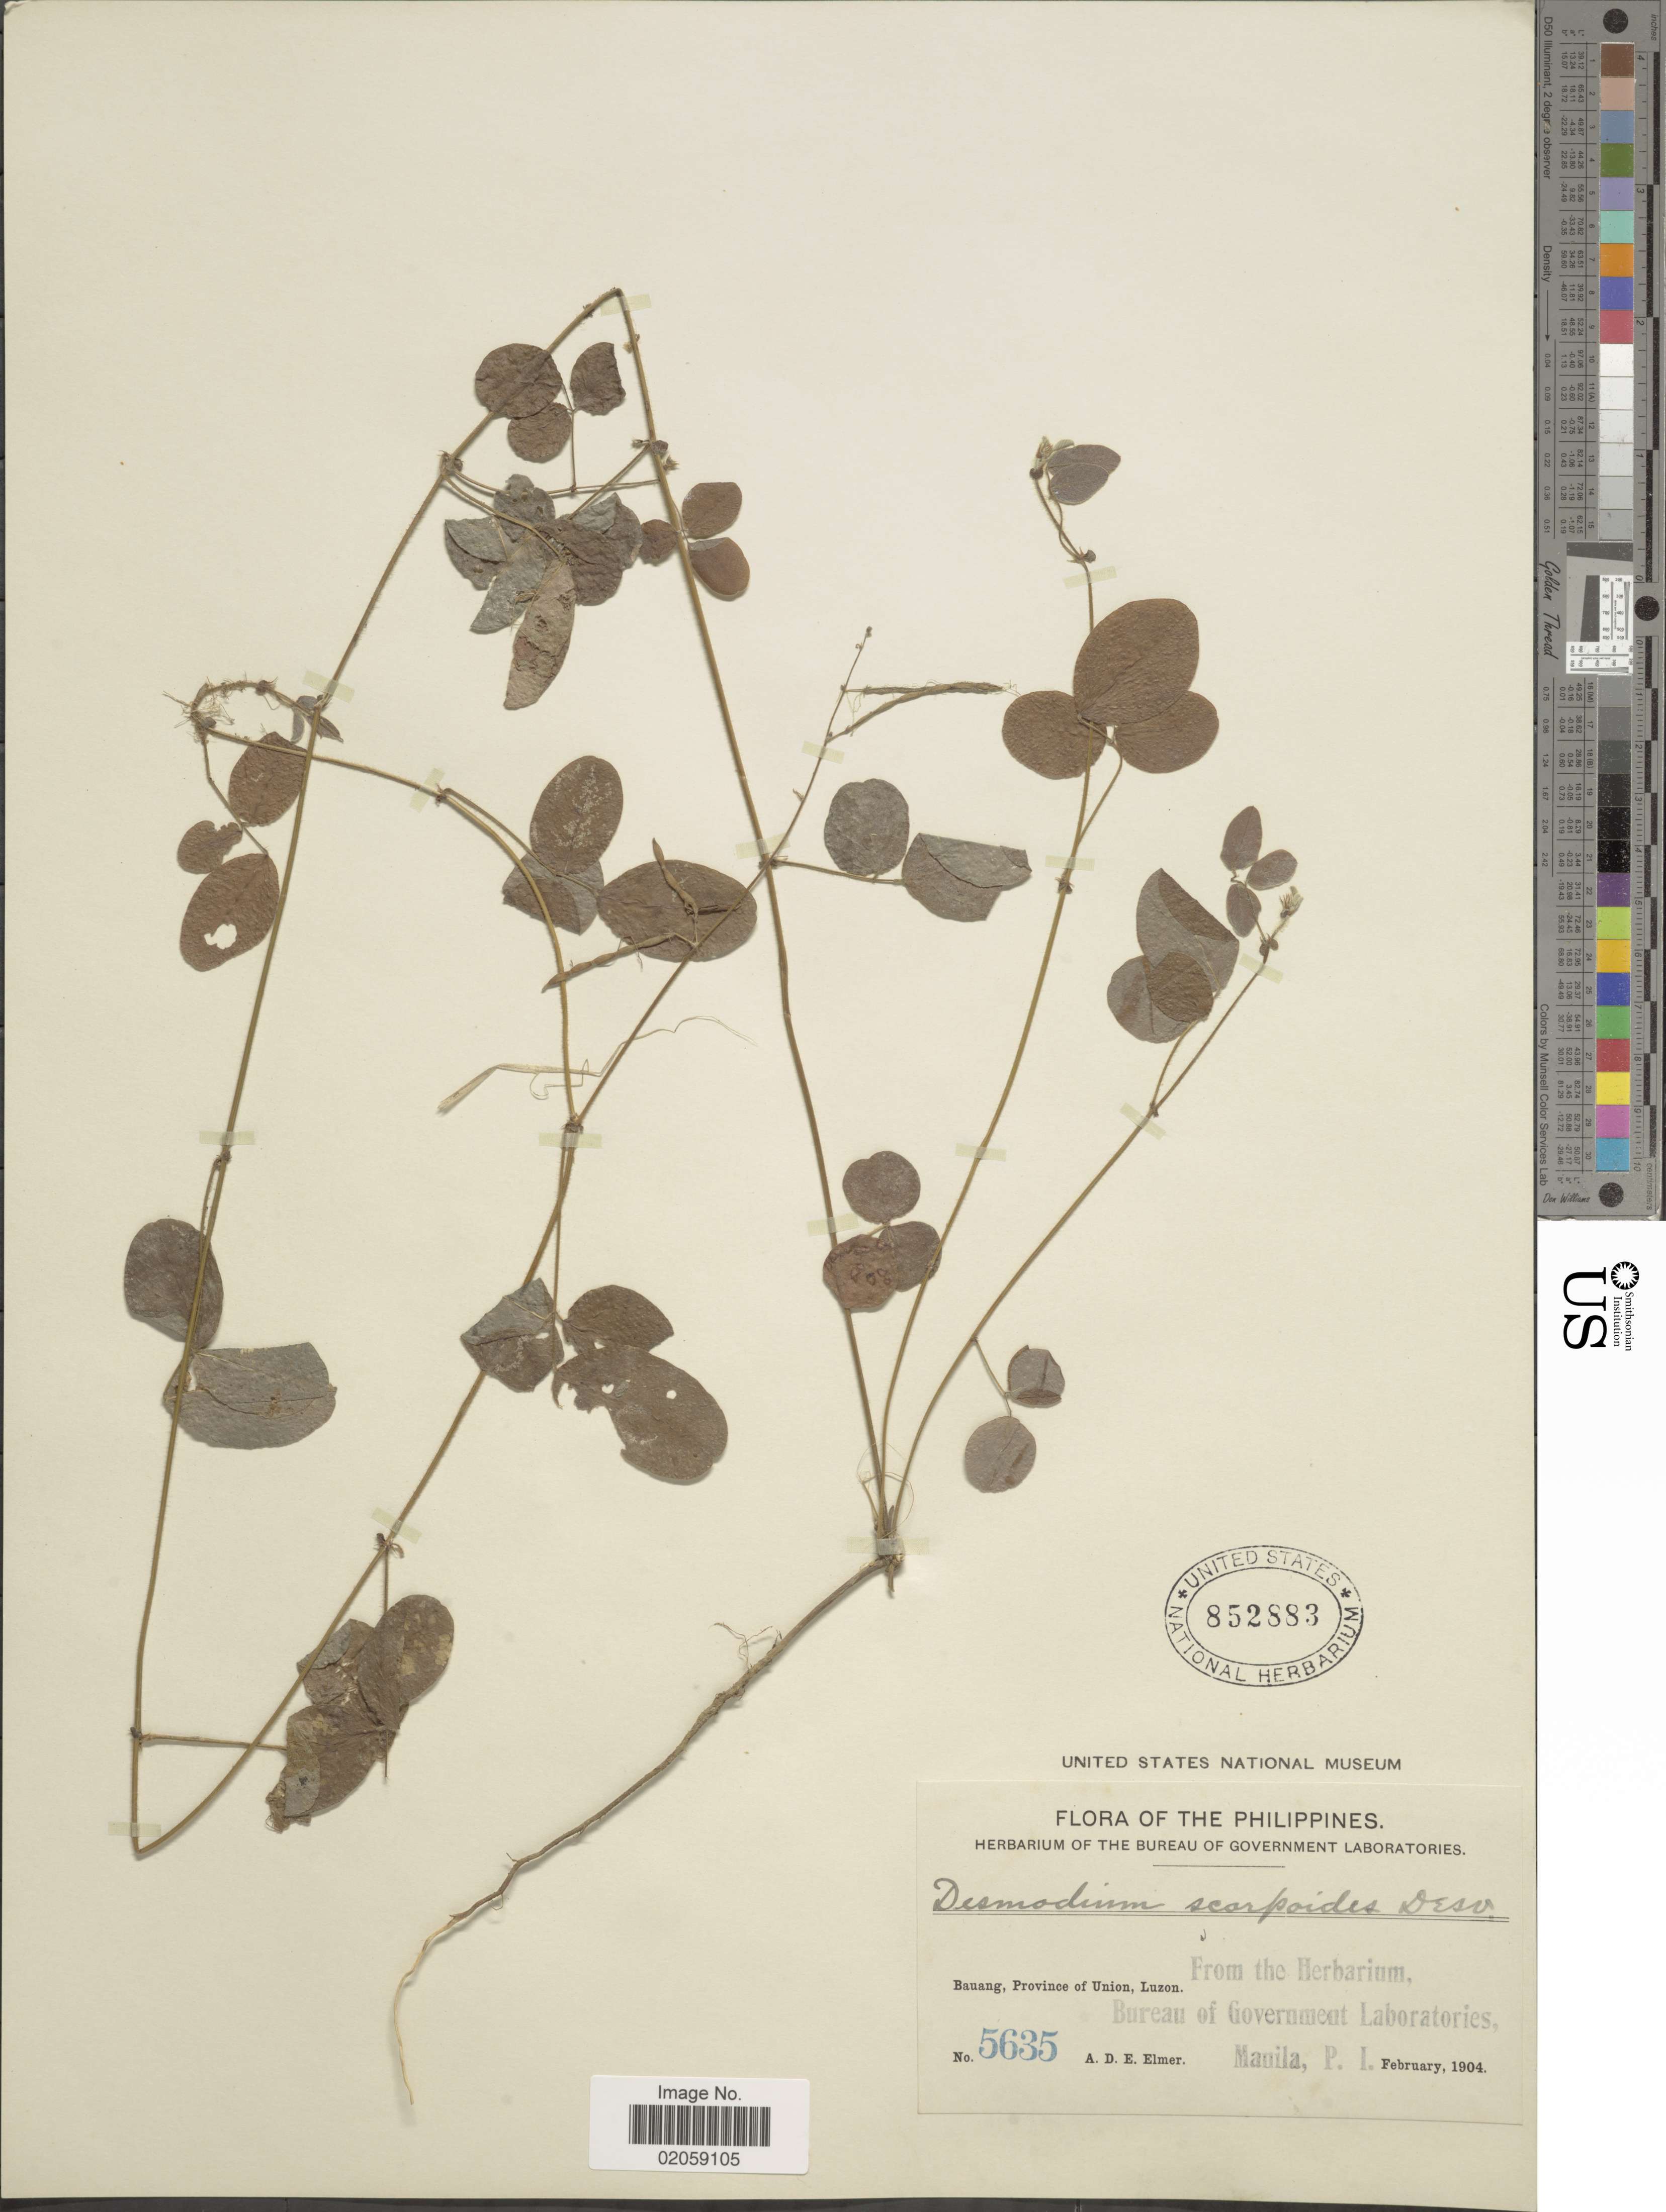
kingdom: Plantae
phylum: Tracheophyta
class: Magnoliopsida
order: Fabales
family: Fabaceae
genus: Desmodium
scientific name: Desmodium scorpiurus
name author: (Sw.) Desv. ex DC.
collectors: A. D. E. Elmer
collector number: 5635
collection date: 1904-02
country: Philippines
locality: Bauang, Province of Union, Luzon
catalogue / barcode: US 852883